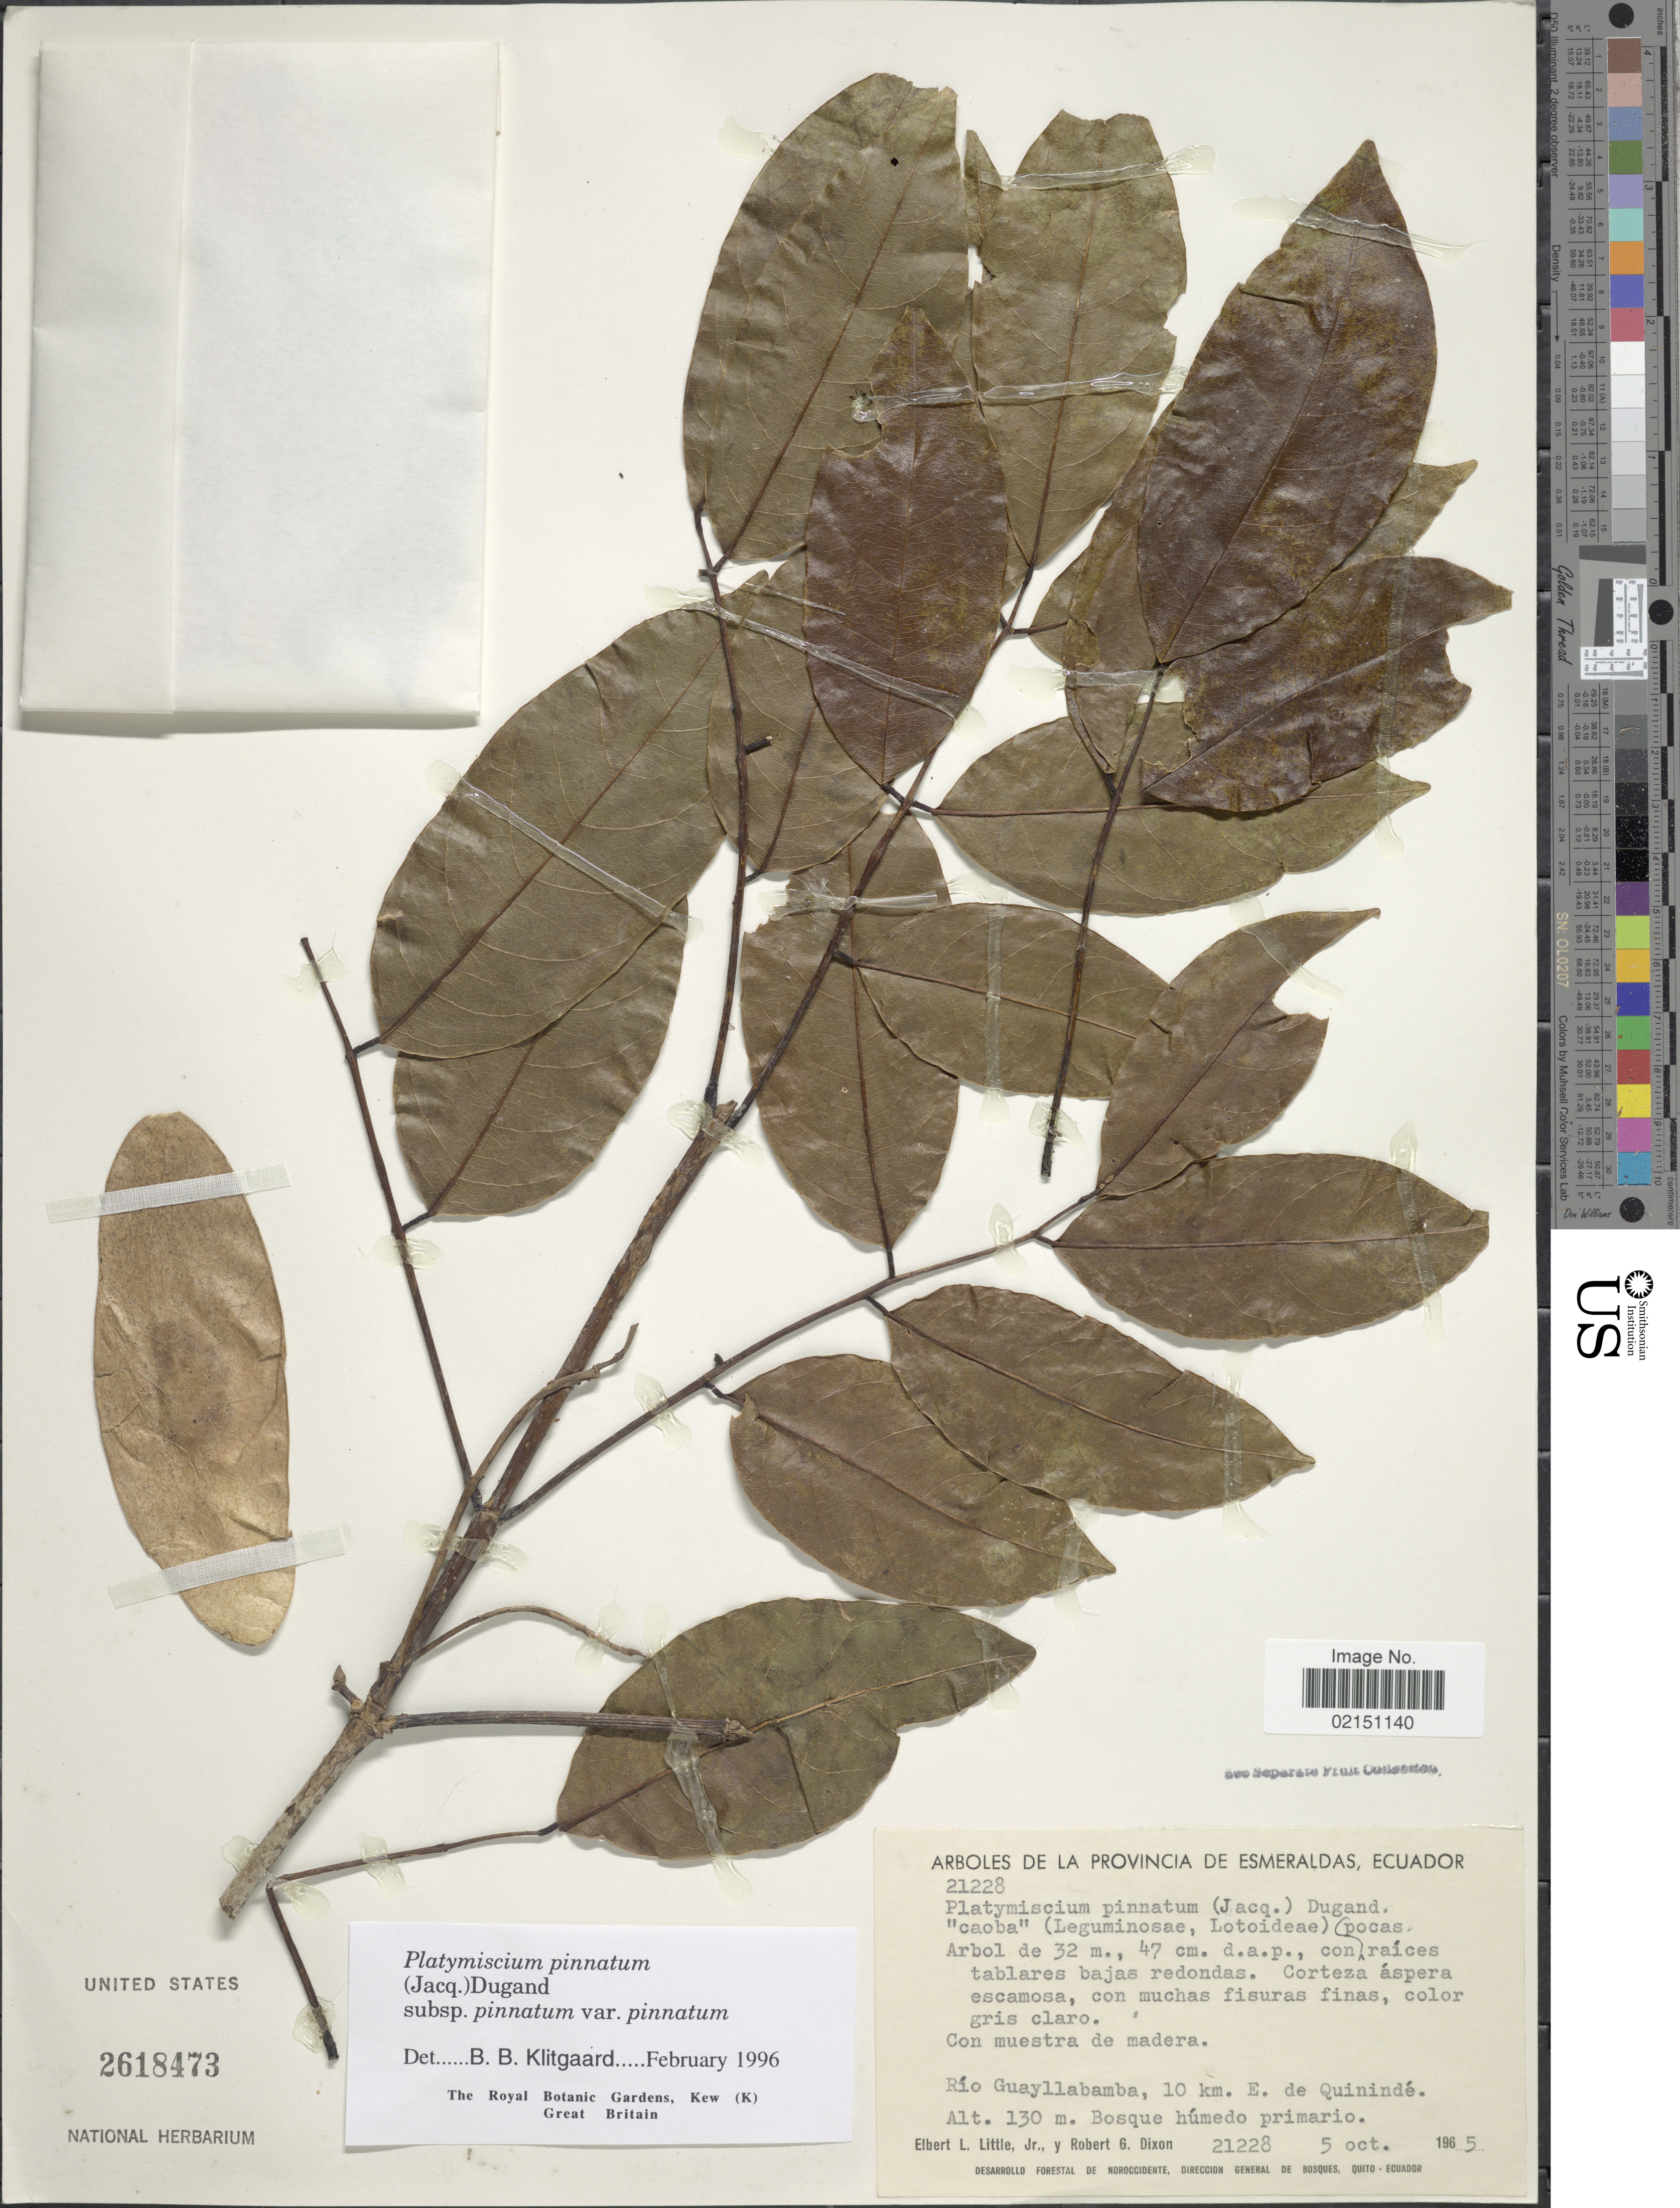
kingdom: Plantae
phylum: Tracheophyta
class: Magnoliopsida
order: Fabales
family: Fabaceae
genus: Platymiscium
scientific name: Platymiscium pinnatum var. pinnatum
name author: (Jacq.)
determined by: Klitgaard, B. B.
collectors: E. L. Little & R. G. Dixon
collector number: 21228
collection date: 1965-10-05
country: Ecuador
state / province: Esmeraldas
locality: Rio guayllabamba, 10 km. E. de Quininde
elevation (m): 130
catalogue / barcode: US 2618473